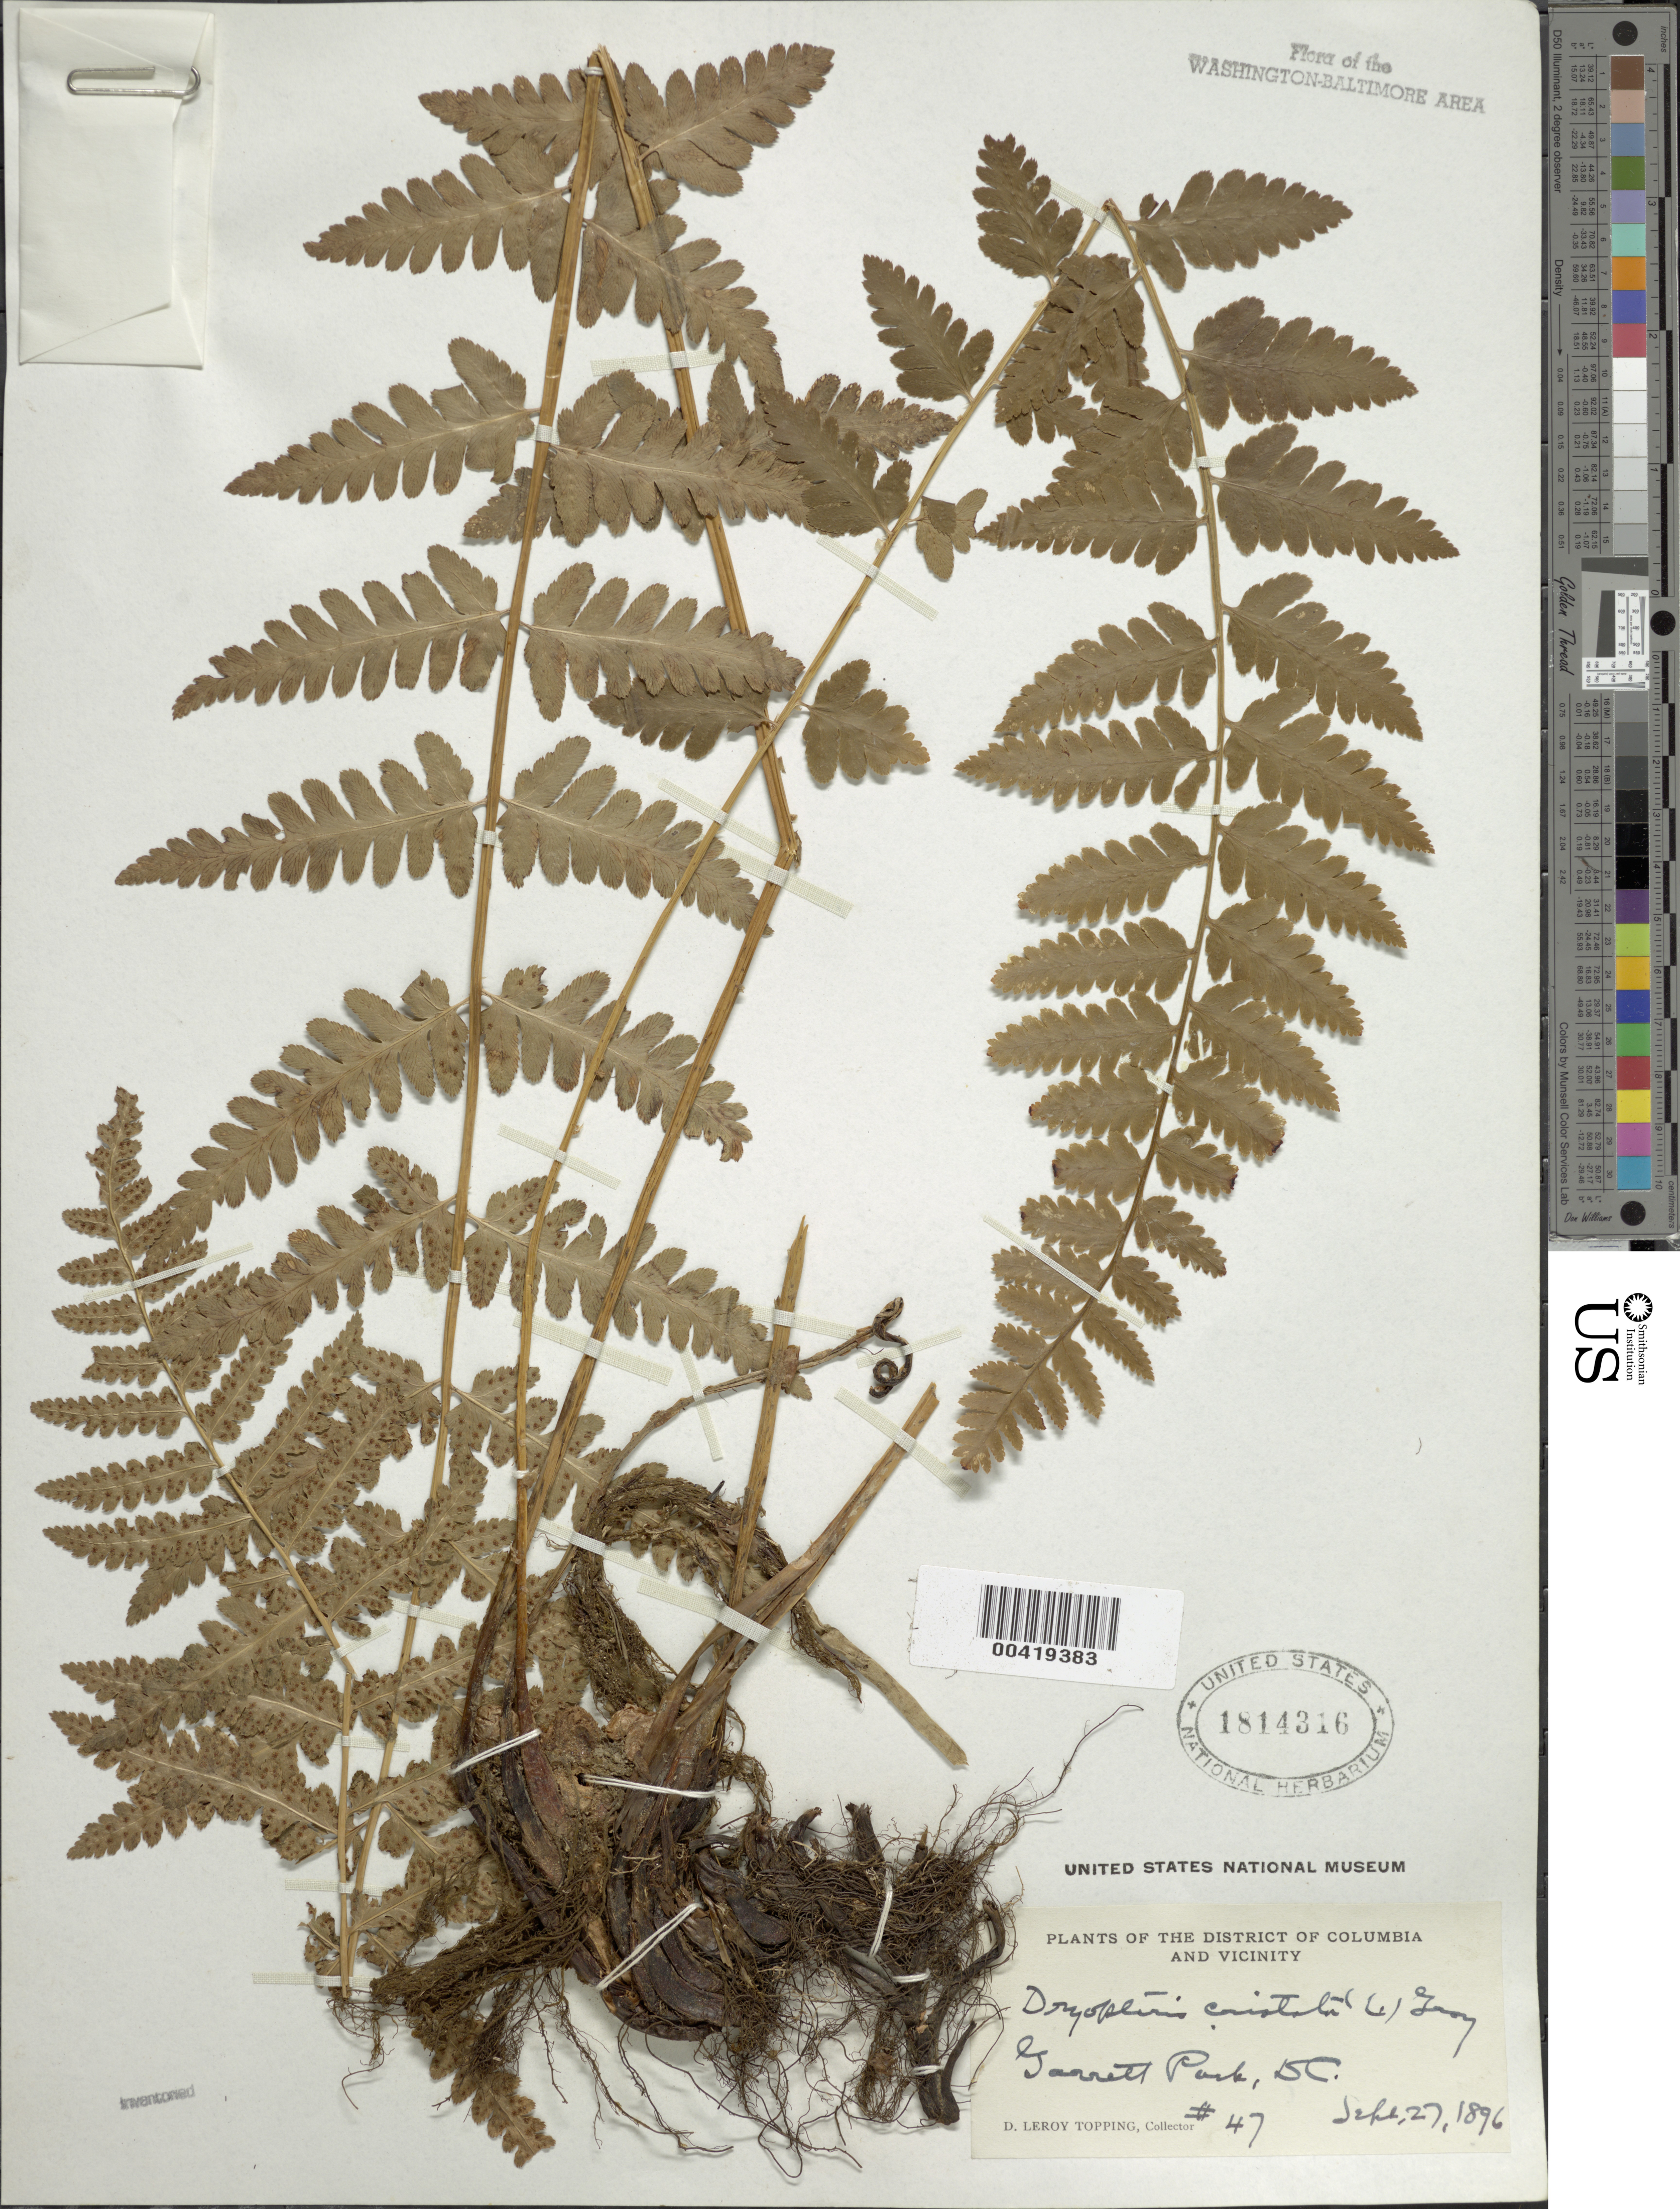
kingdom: Plantae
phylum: Tracheophyta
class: Polypodiopsida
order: Polypodiales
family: Dryopteridaceae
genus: Dryopteris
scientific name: Dryopteris x boottii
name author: Underw.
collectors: D. L. Topping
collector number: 47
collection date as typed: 27 Sep 1896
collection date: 1896-09-27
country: United States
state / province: Maryland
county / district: Anne Arundel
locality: Garrett Park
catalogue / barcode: US 1814316